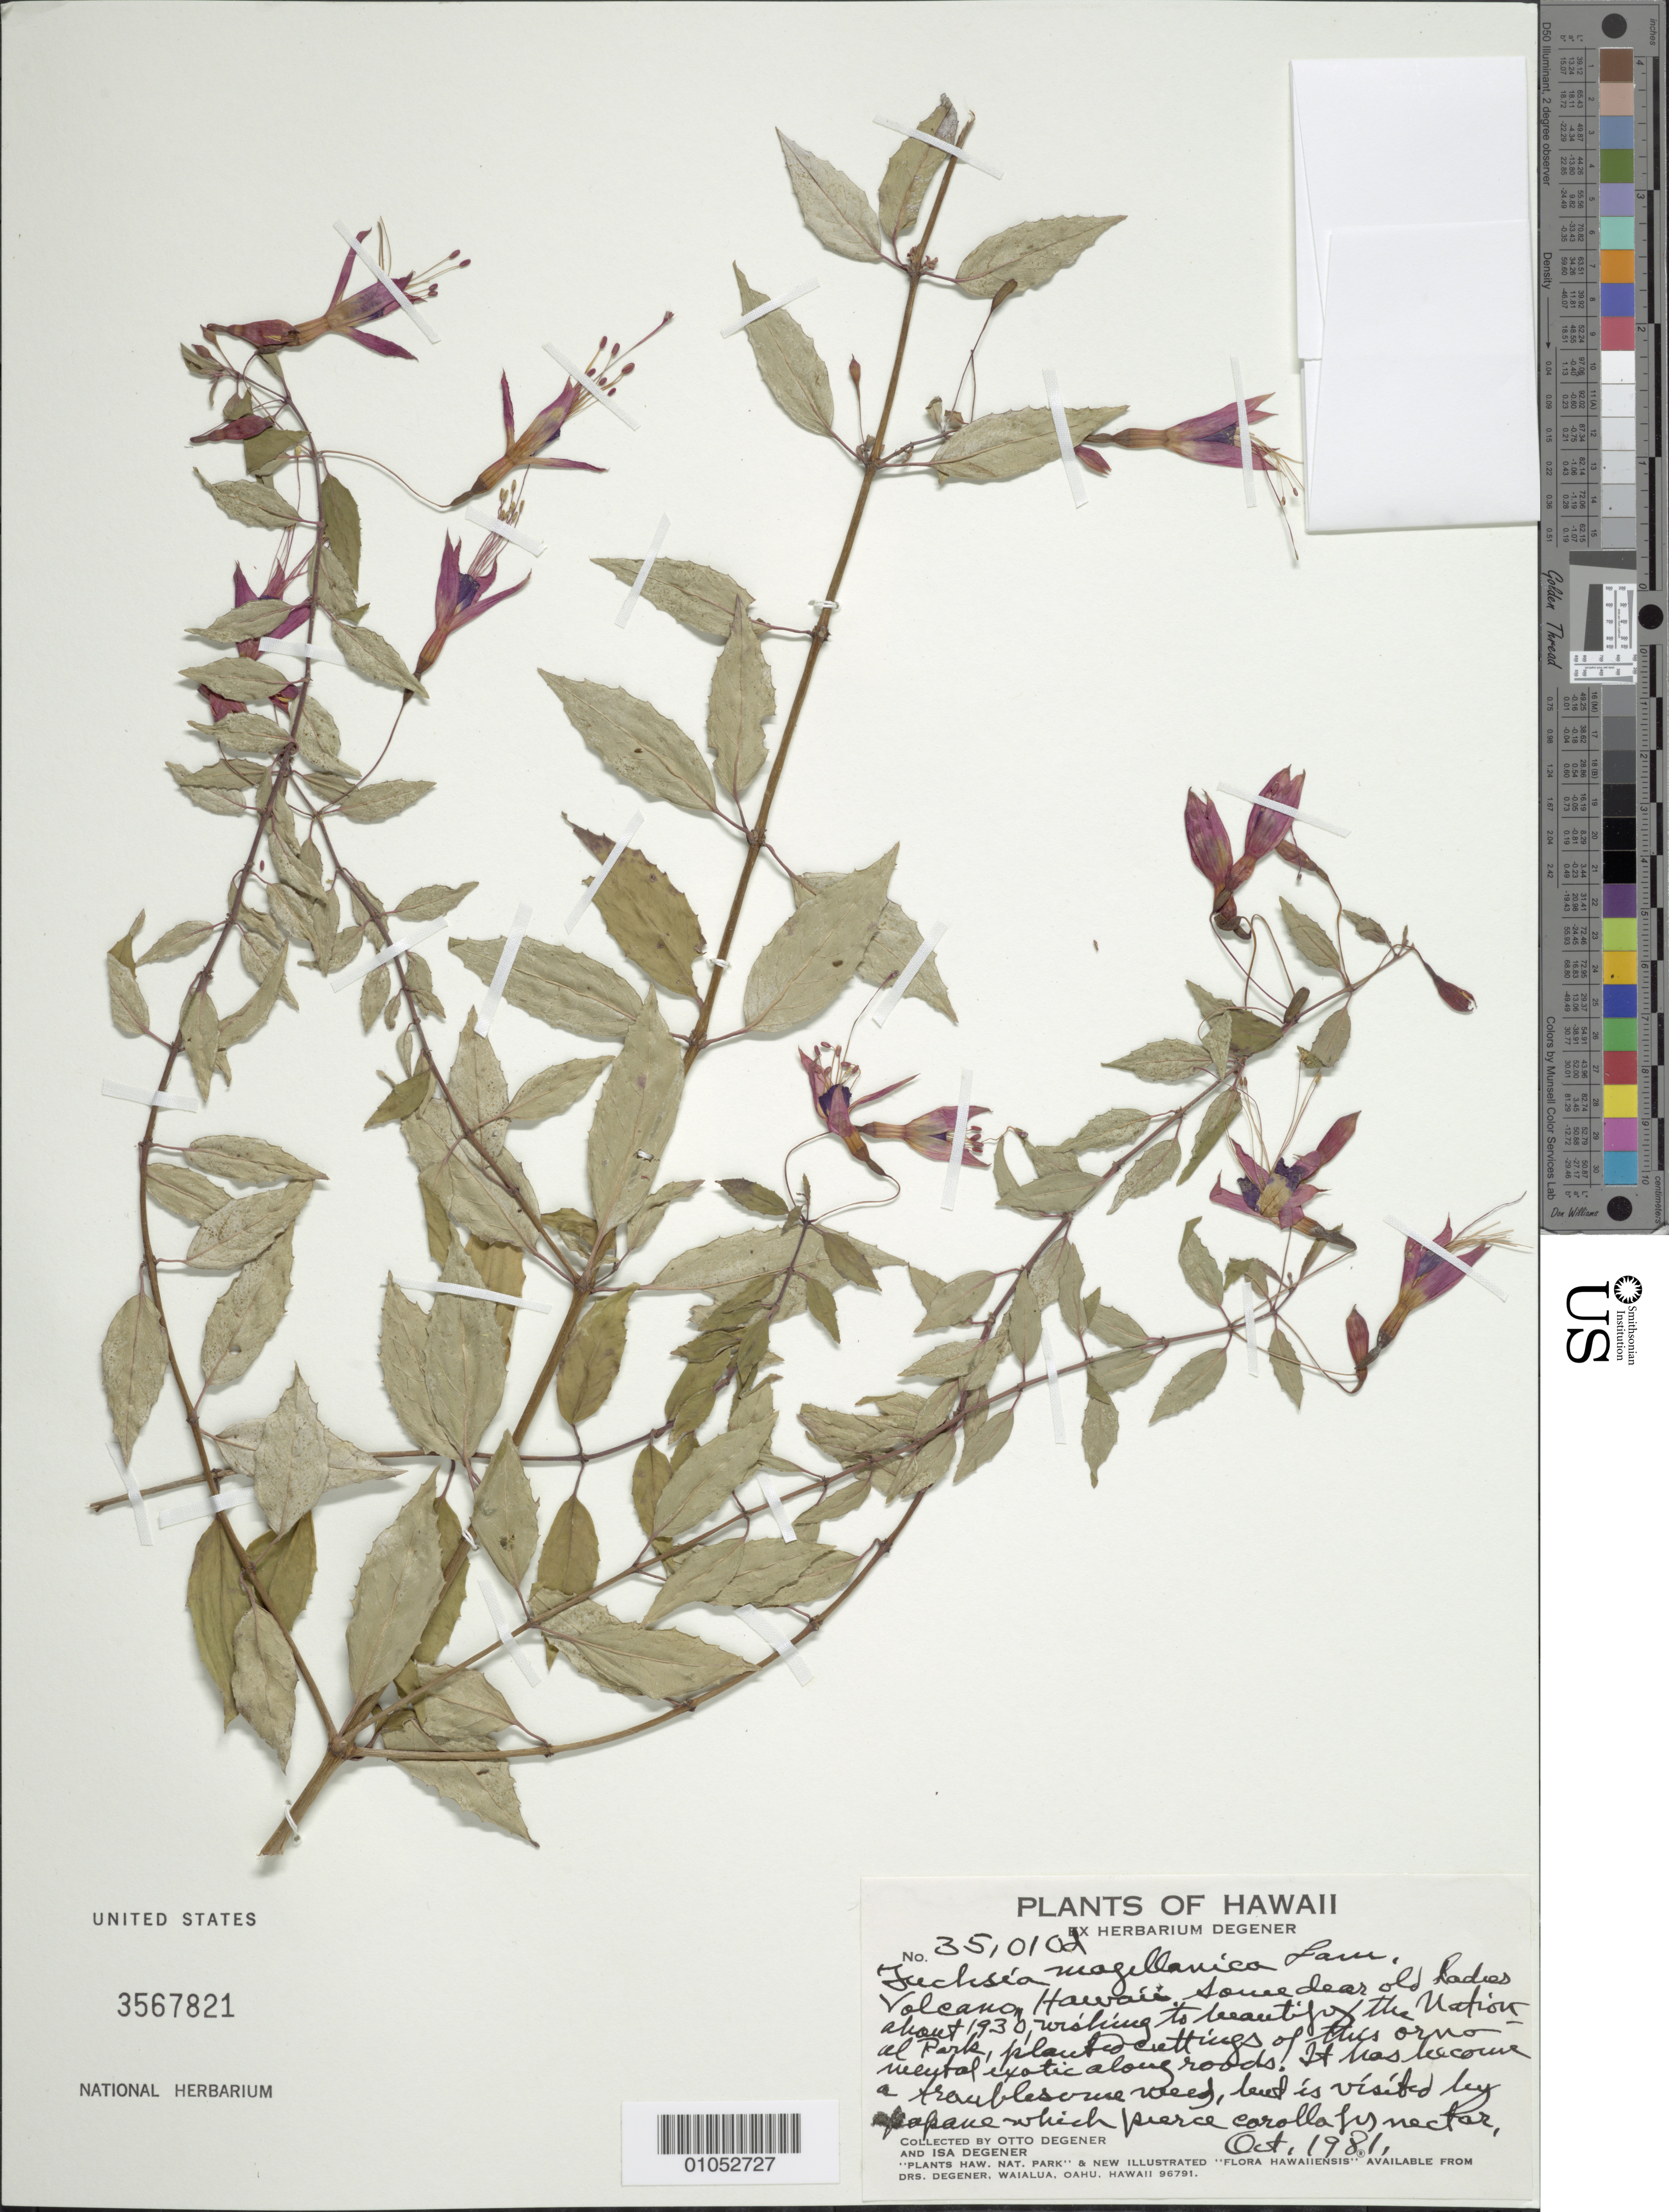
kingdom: Plantae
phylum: Tracheophyta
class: Magnoliopsida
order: Myrtales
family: Onagraceae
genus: Fuchsia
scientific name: Fuchsia magellanica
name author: Lam.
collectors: O. Degener & I. Degener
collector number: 35010d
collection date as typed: Oct 1981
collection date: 1981-10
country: United States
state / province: Hawaii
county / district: Hawaii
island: Hawaii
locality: Volcano, Hawaii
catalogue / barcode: US 3567821